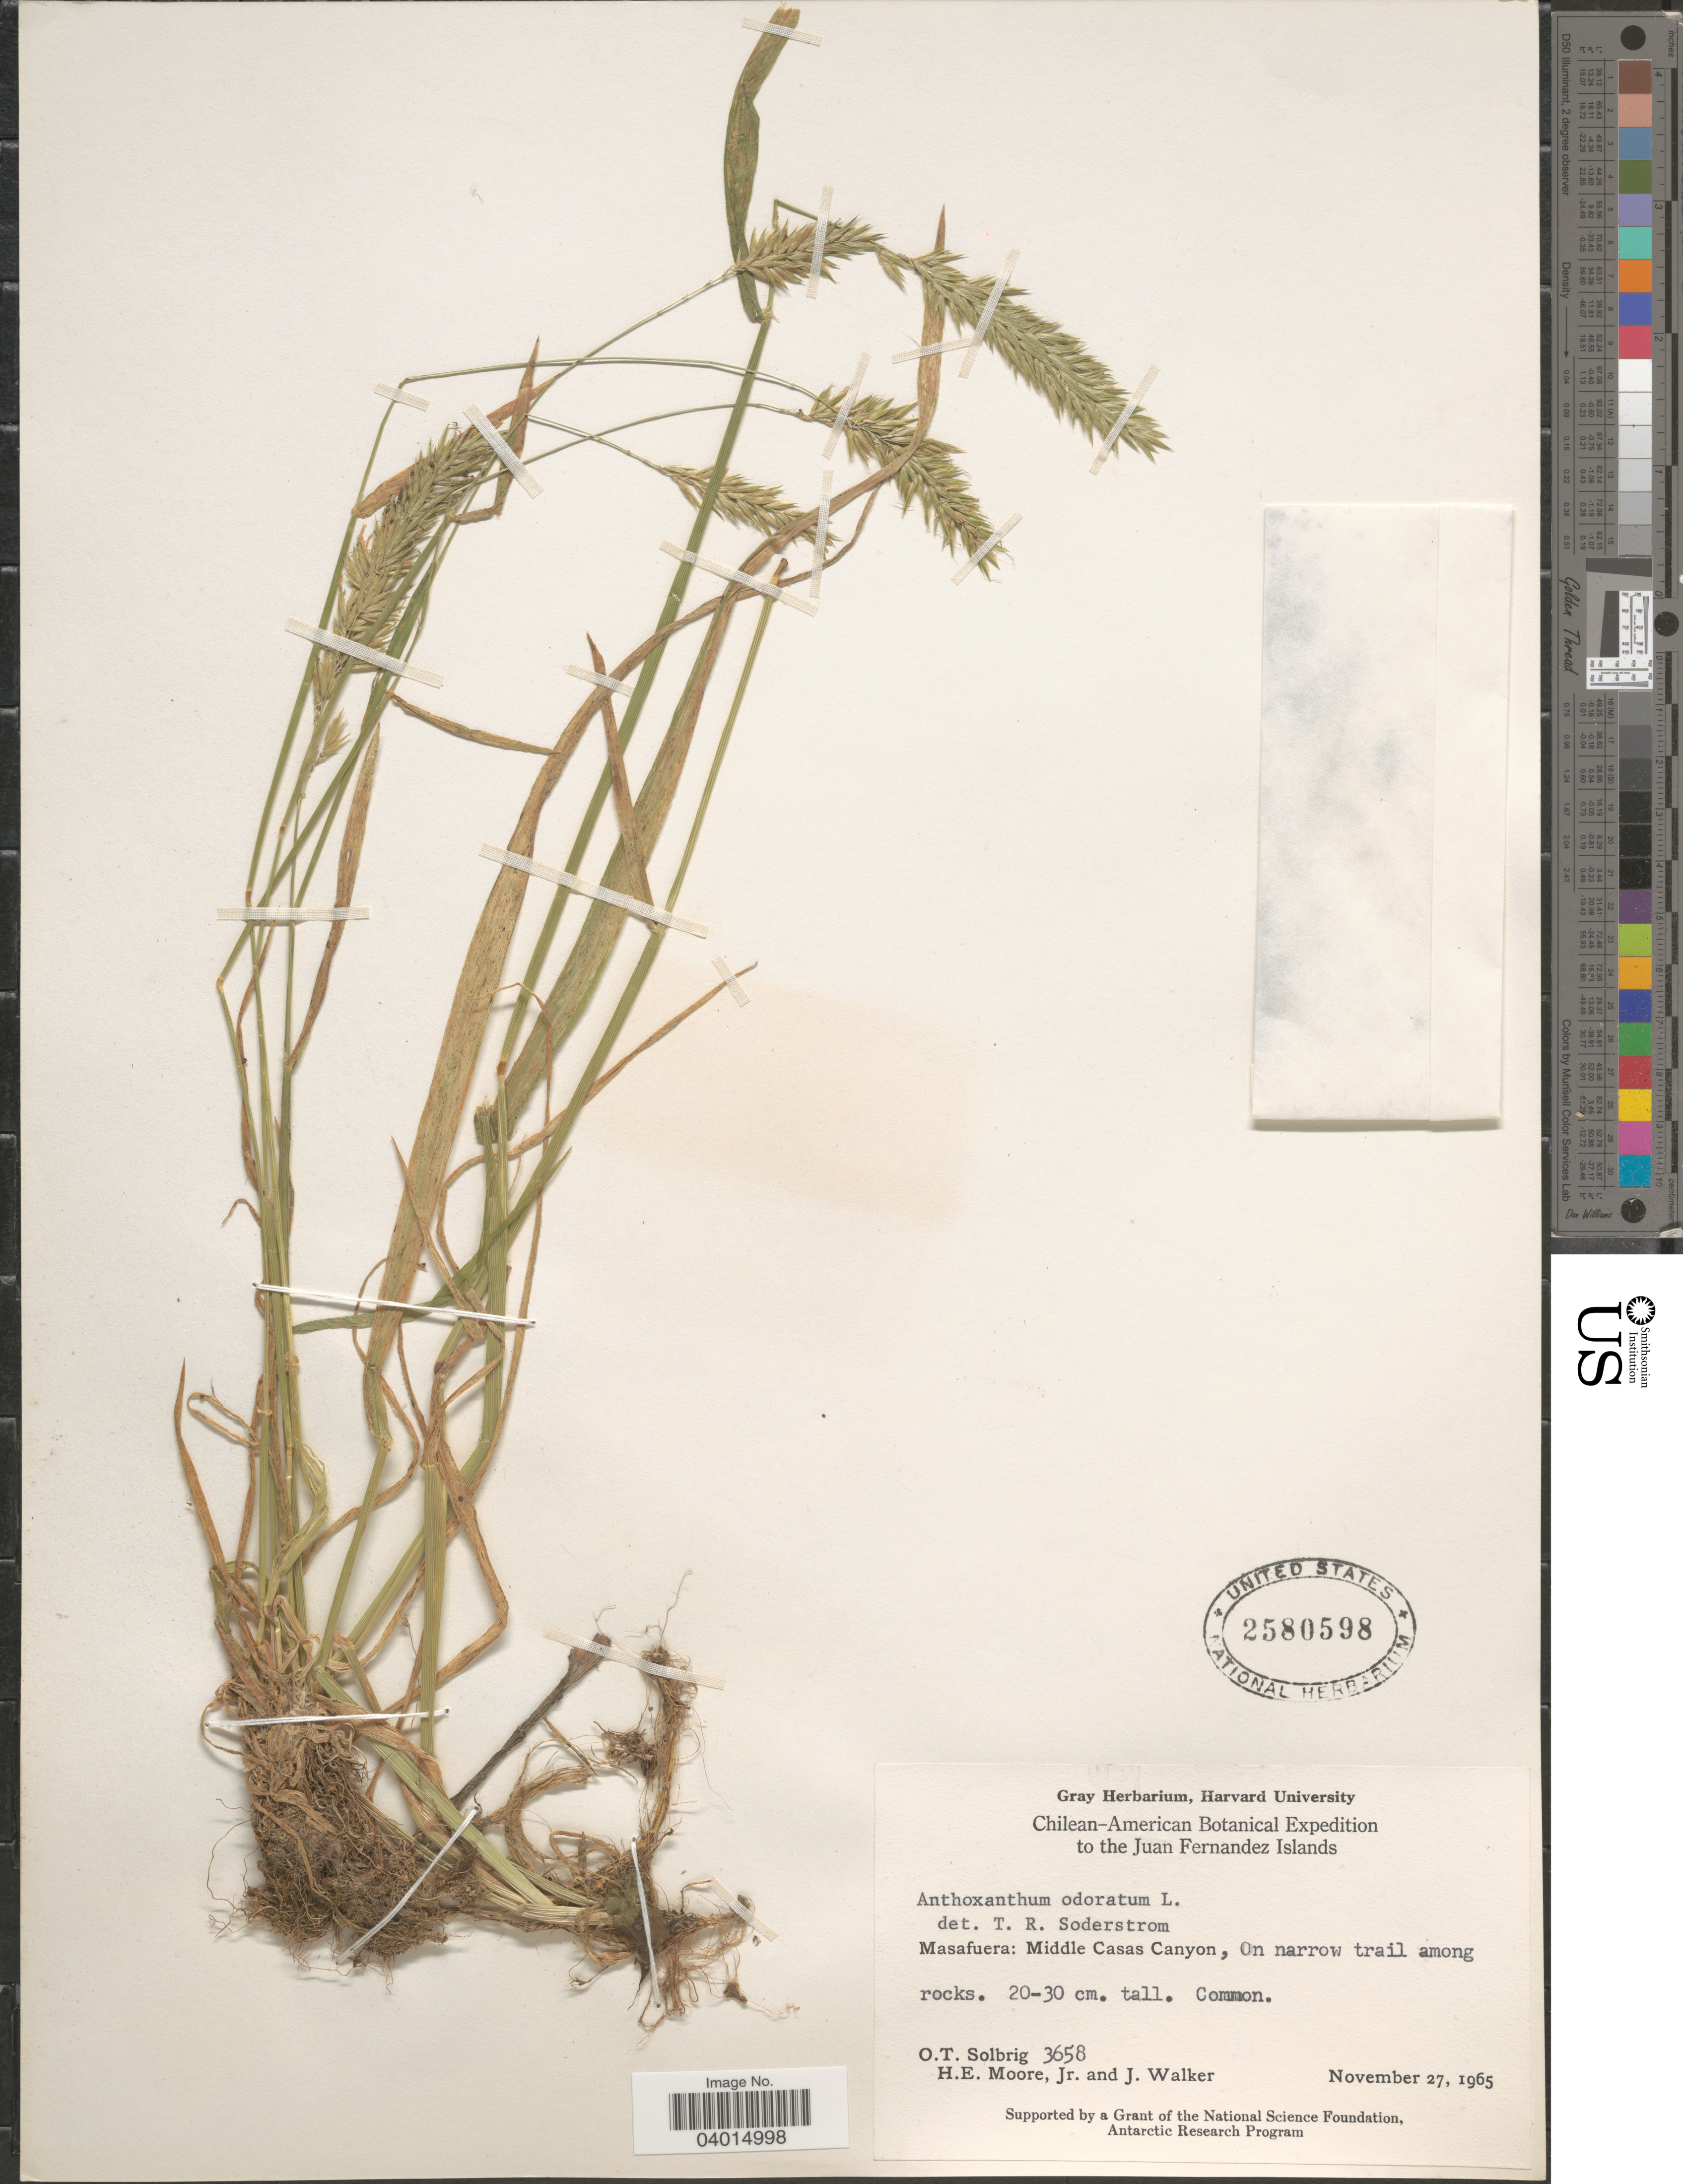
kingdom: Plantae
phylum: Tracheophyta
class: Liliopsida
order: Poales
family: Poaceae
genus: Anthoxanthum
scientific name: Anthoxanthum odoratum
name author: L.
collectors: O. T. Solbrig, H. Moore & J. Walker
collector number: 3658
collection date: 1965-11-27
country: Chile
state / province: Valparaíso (V)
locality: Juan Fernandez Islands. Masafuera: Middle Casas Canyon, On narrow trail among rocks.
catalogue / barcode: US 2580598